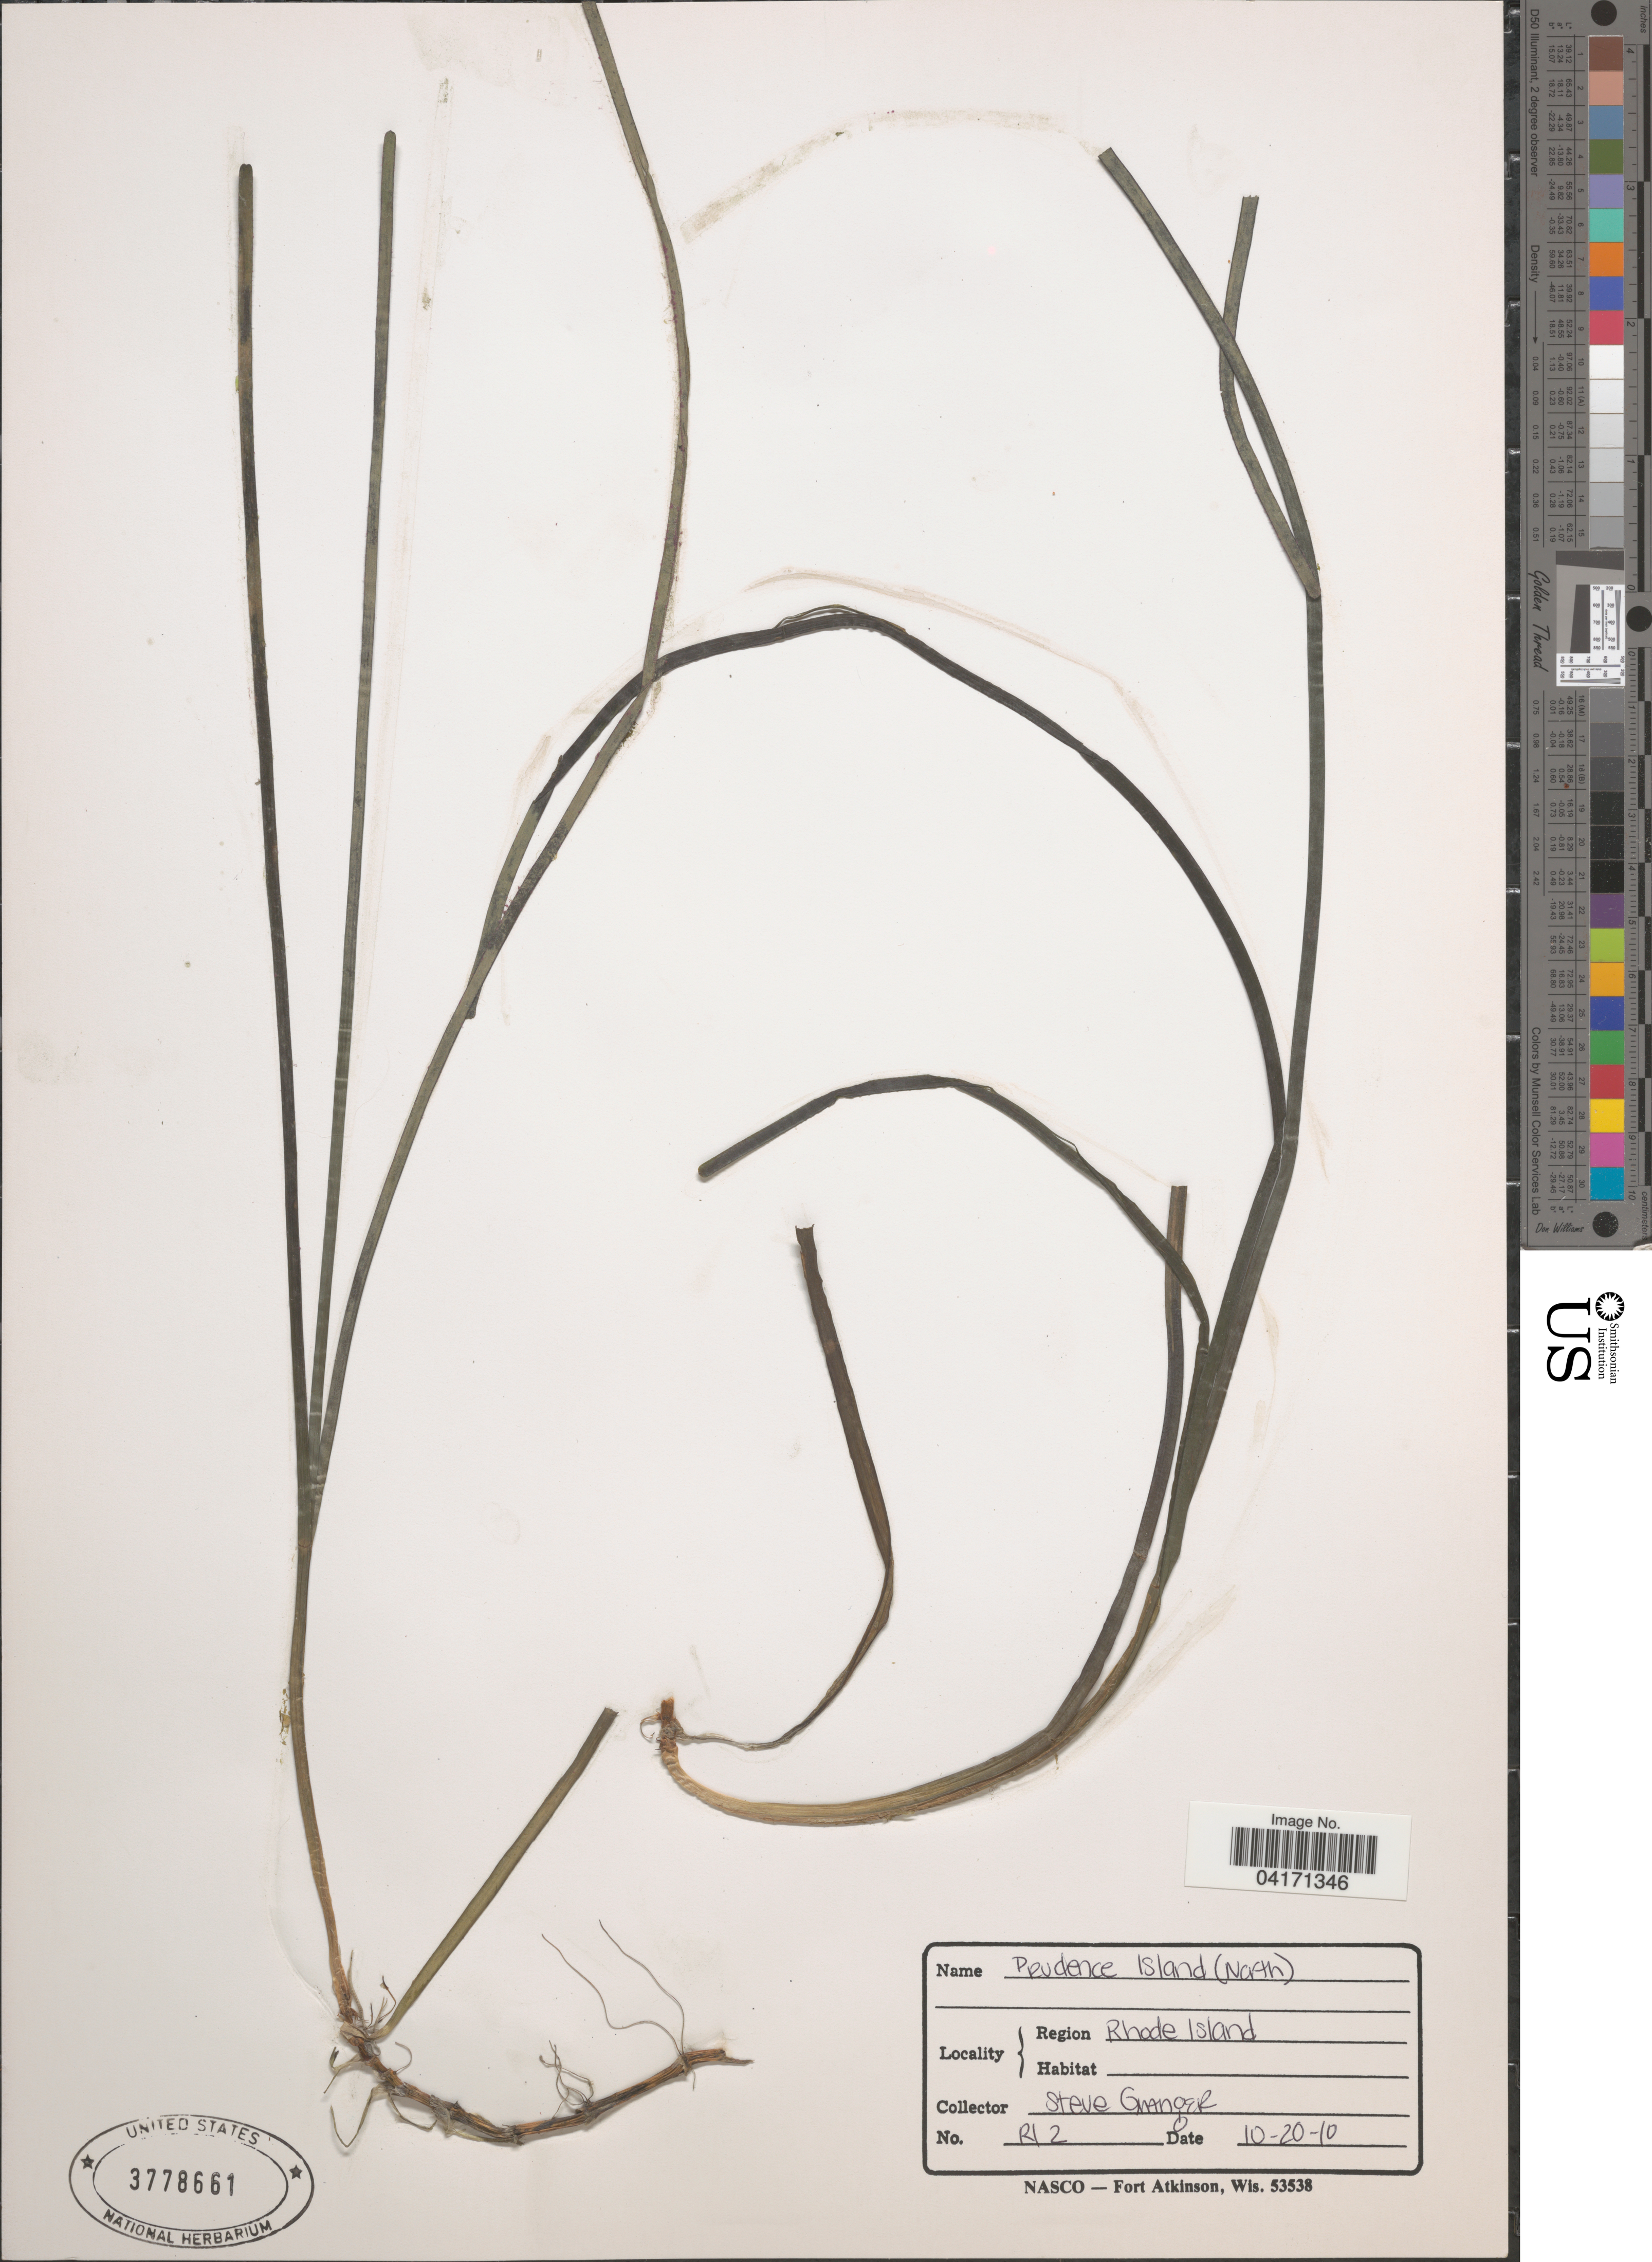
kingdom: Plantae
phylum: Tracheophyta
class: Liliopsida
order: Alismatales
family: Zosteraceae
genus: Zostera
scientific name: Zostera marina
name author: L.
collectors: S. Granger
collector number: RI2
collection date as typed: Transcribed d/m/y: 20/10/10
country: United States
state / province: Rhode Island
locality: Prudence Island (North). Region Rhode Island.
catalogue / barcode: US 3778661